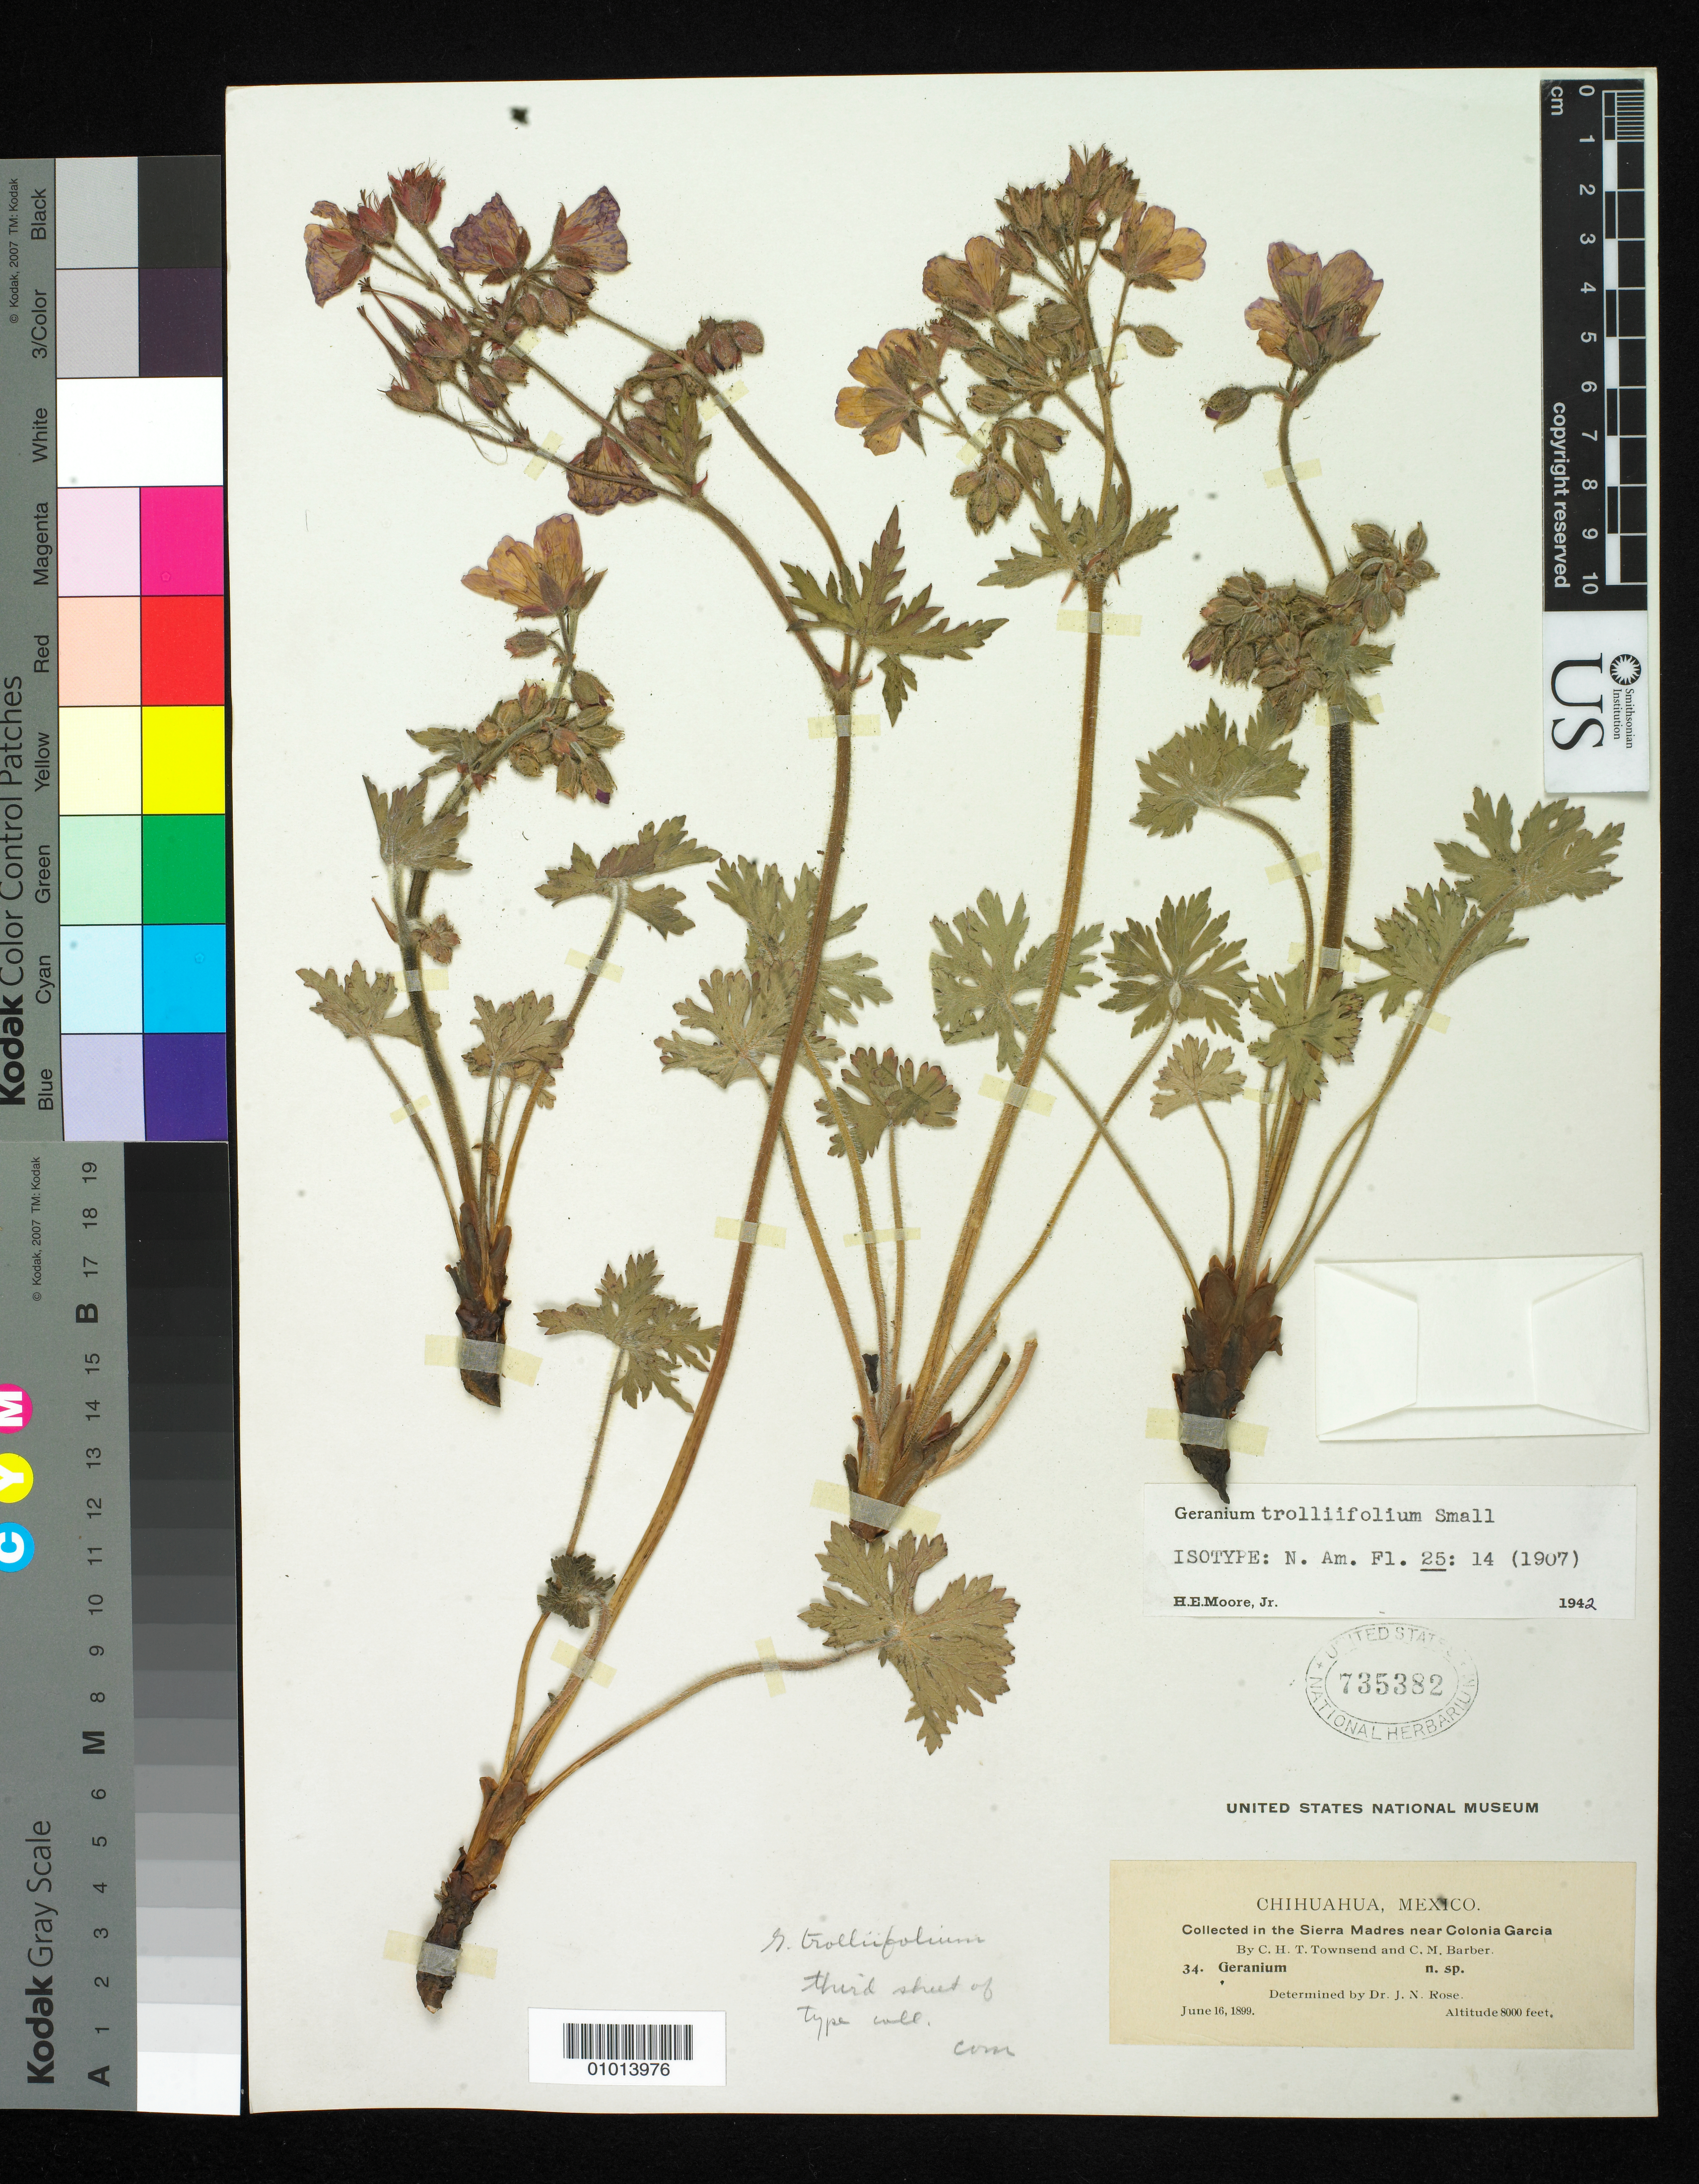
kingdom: Plantae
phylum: Tracheophyta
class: Magnoliopsida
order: Geraniales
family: Geraniaceae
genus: Geranium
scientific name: Geranium trolliifolium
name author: Small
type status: Isotype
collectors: C. H. T. Townsend & C. Barber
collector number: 34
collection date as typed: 16 Jun 1899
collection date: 1899-06-16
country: Mexico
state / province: Chihuahua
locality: Collected in the Sierra Madres near Colonia Garcia.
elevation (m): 2438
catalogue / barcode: US 735382